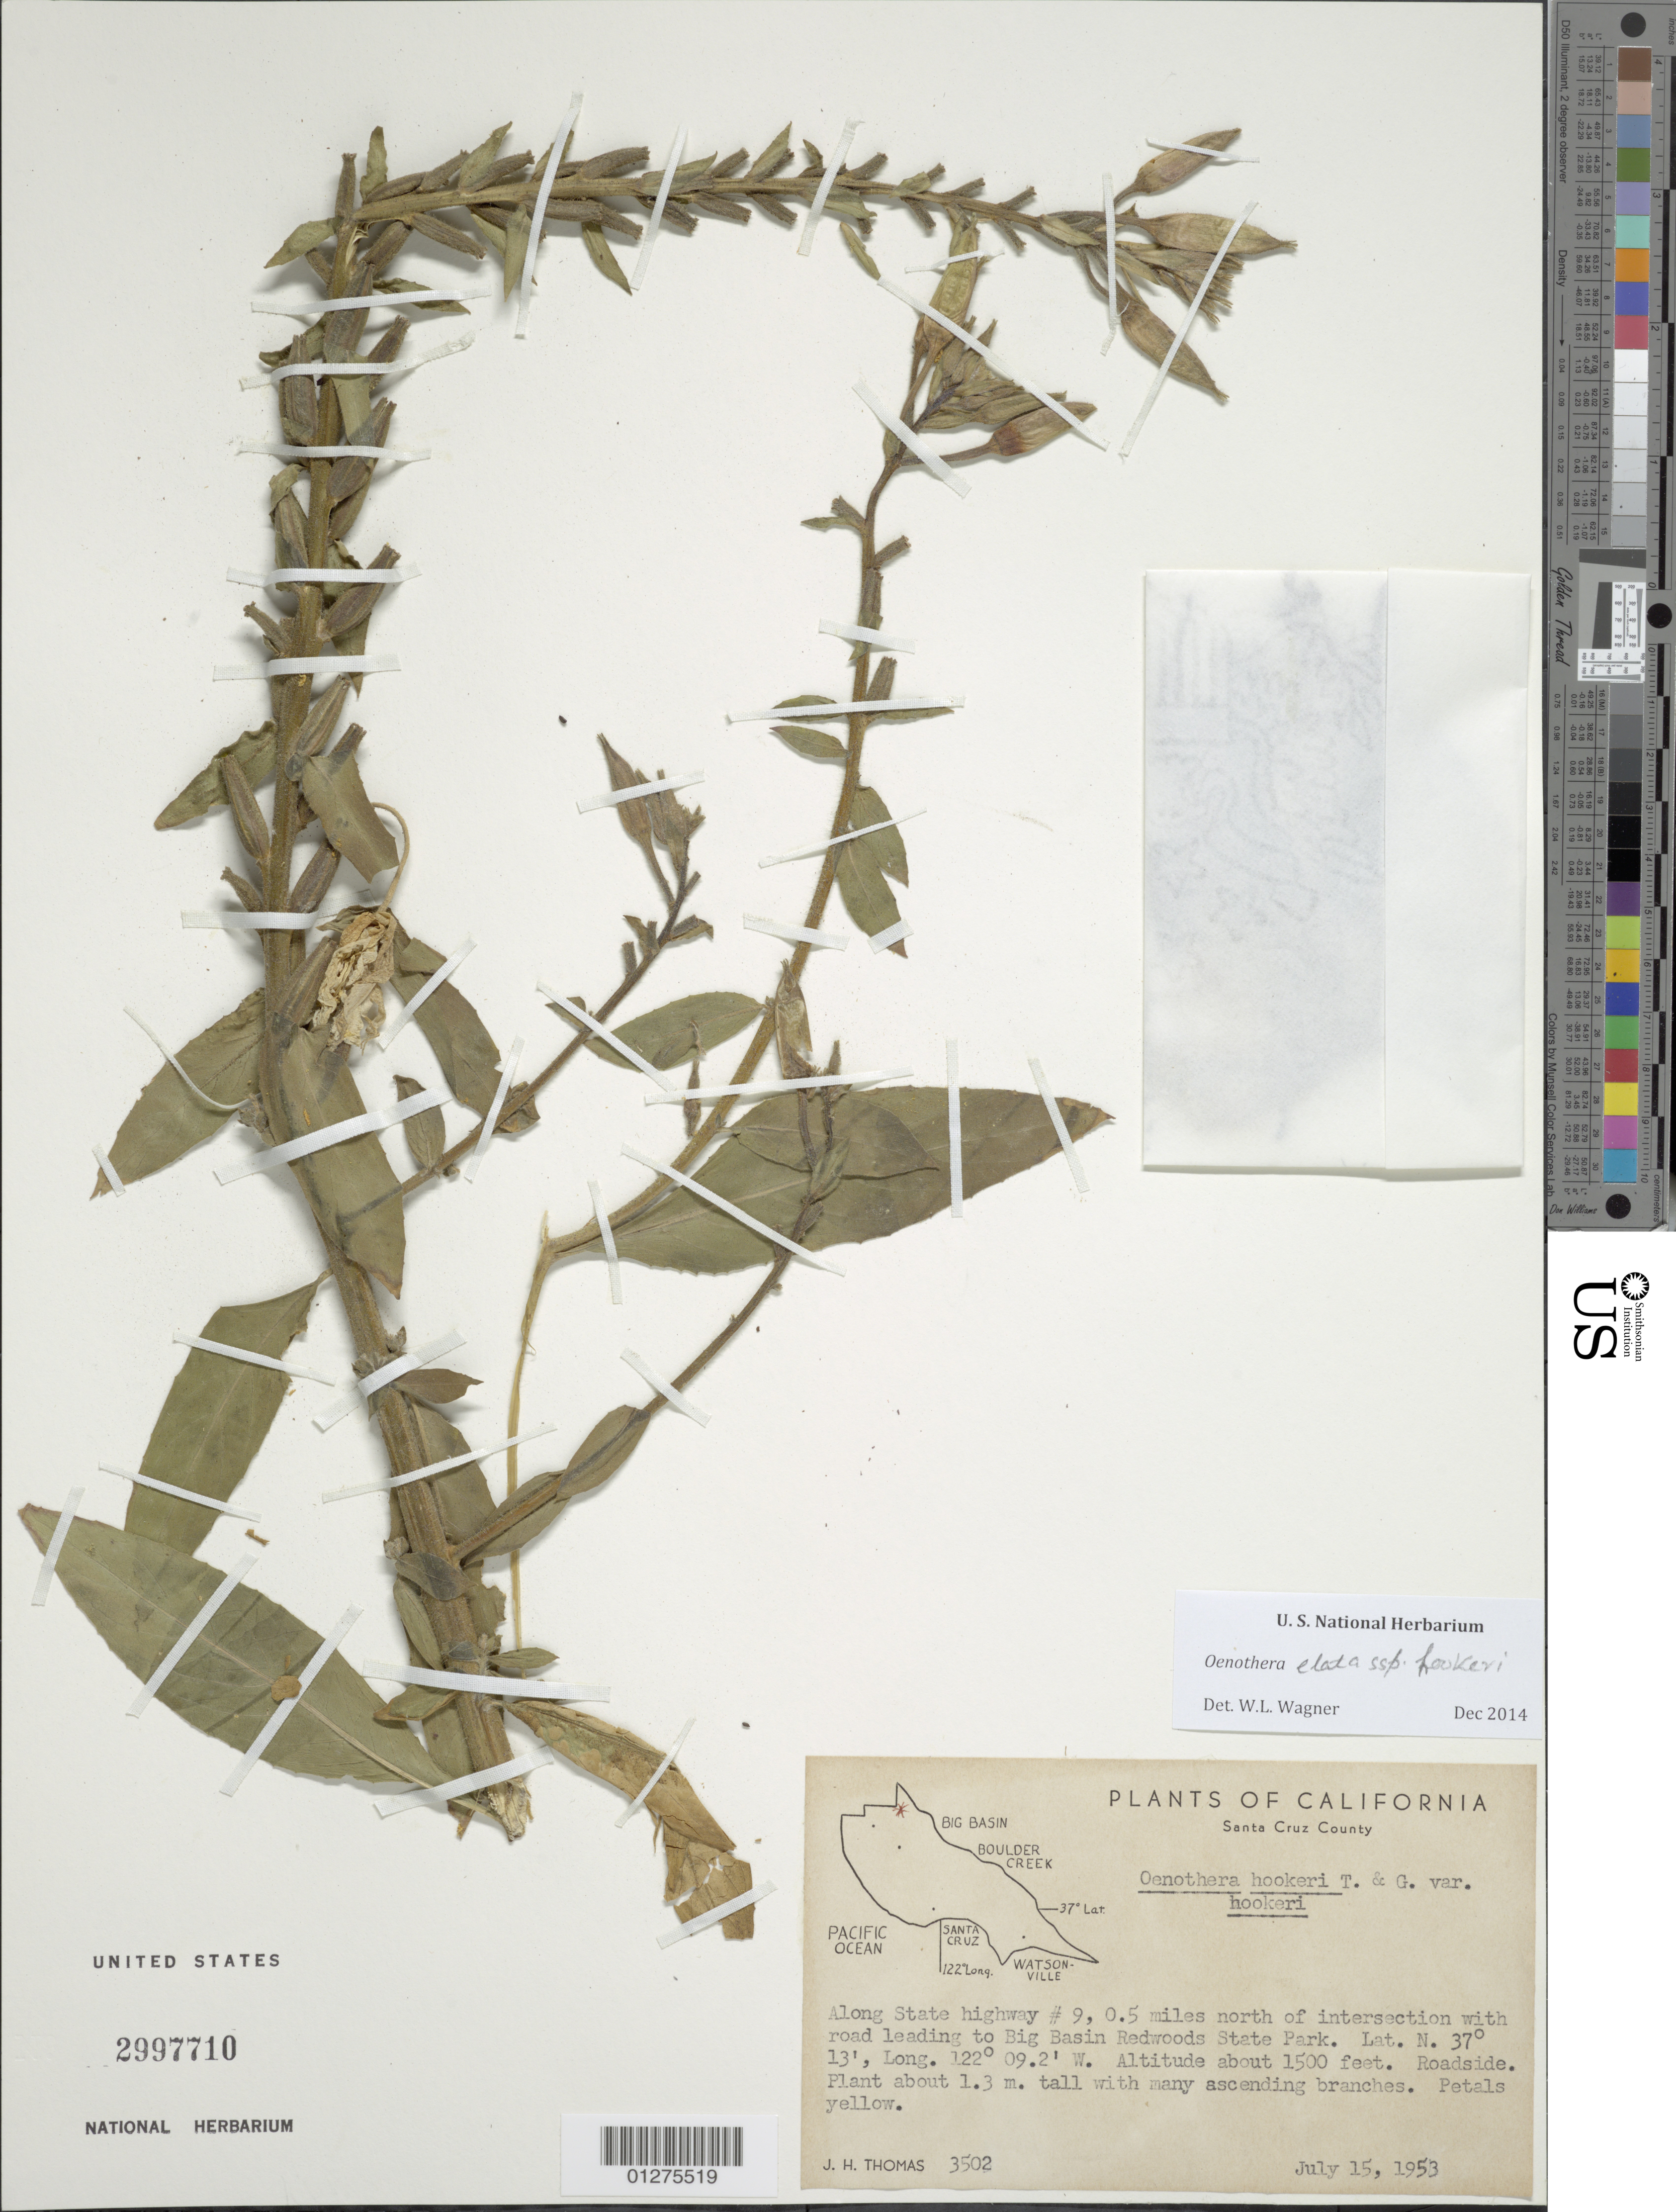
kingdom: Plantae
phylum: Tracheophyta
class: Magnoliopsida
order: Myrtales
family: Onagraceae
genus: Oenothera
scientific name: Oenothera elata subsp. hookeri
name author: (Torr. & A. Gray) W. Dietr. & W.L. Wagner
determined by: Wagner, W. L., (BOT), Smithsonian Institution - National Museum of Natural History (UNITED STATES)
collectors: J. H. Thomas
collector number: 3502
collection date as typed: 15 Jul 1953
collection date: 1953-07-15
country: United States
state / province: California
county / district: Santa Cruz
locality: Along State Highway #9, 0.5 miles north of intersection with road leading to Big Basin Redwoods State Park.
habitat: Roadside.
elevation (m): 457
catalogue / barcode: US 2997710